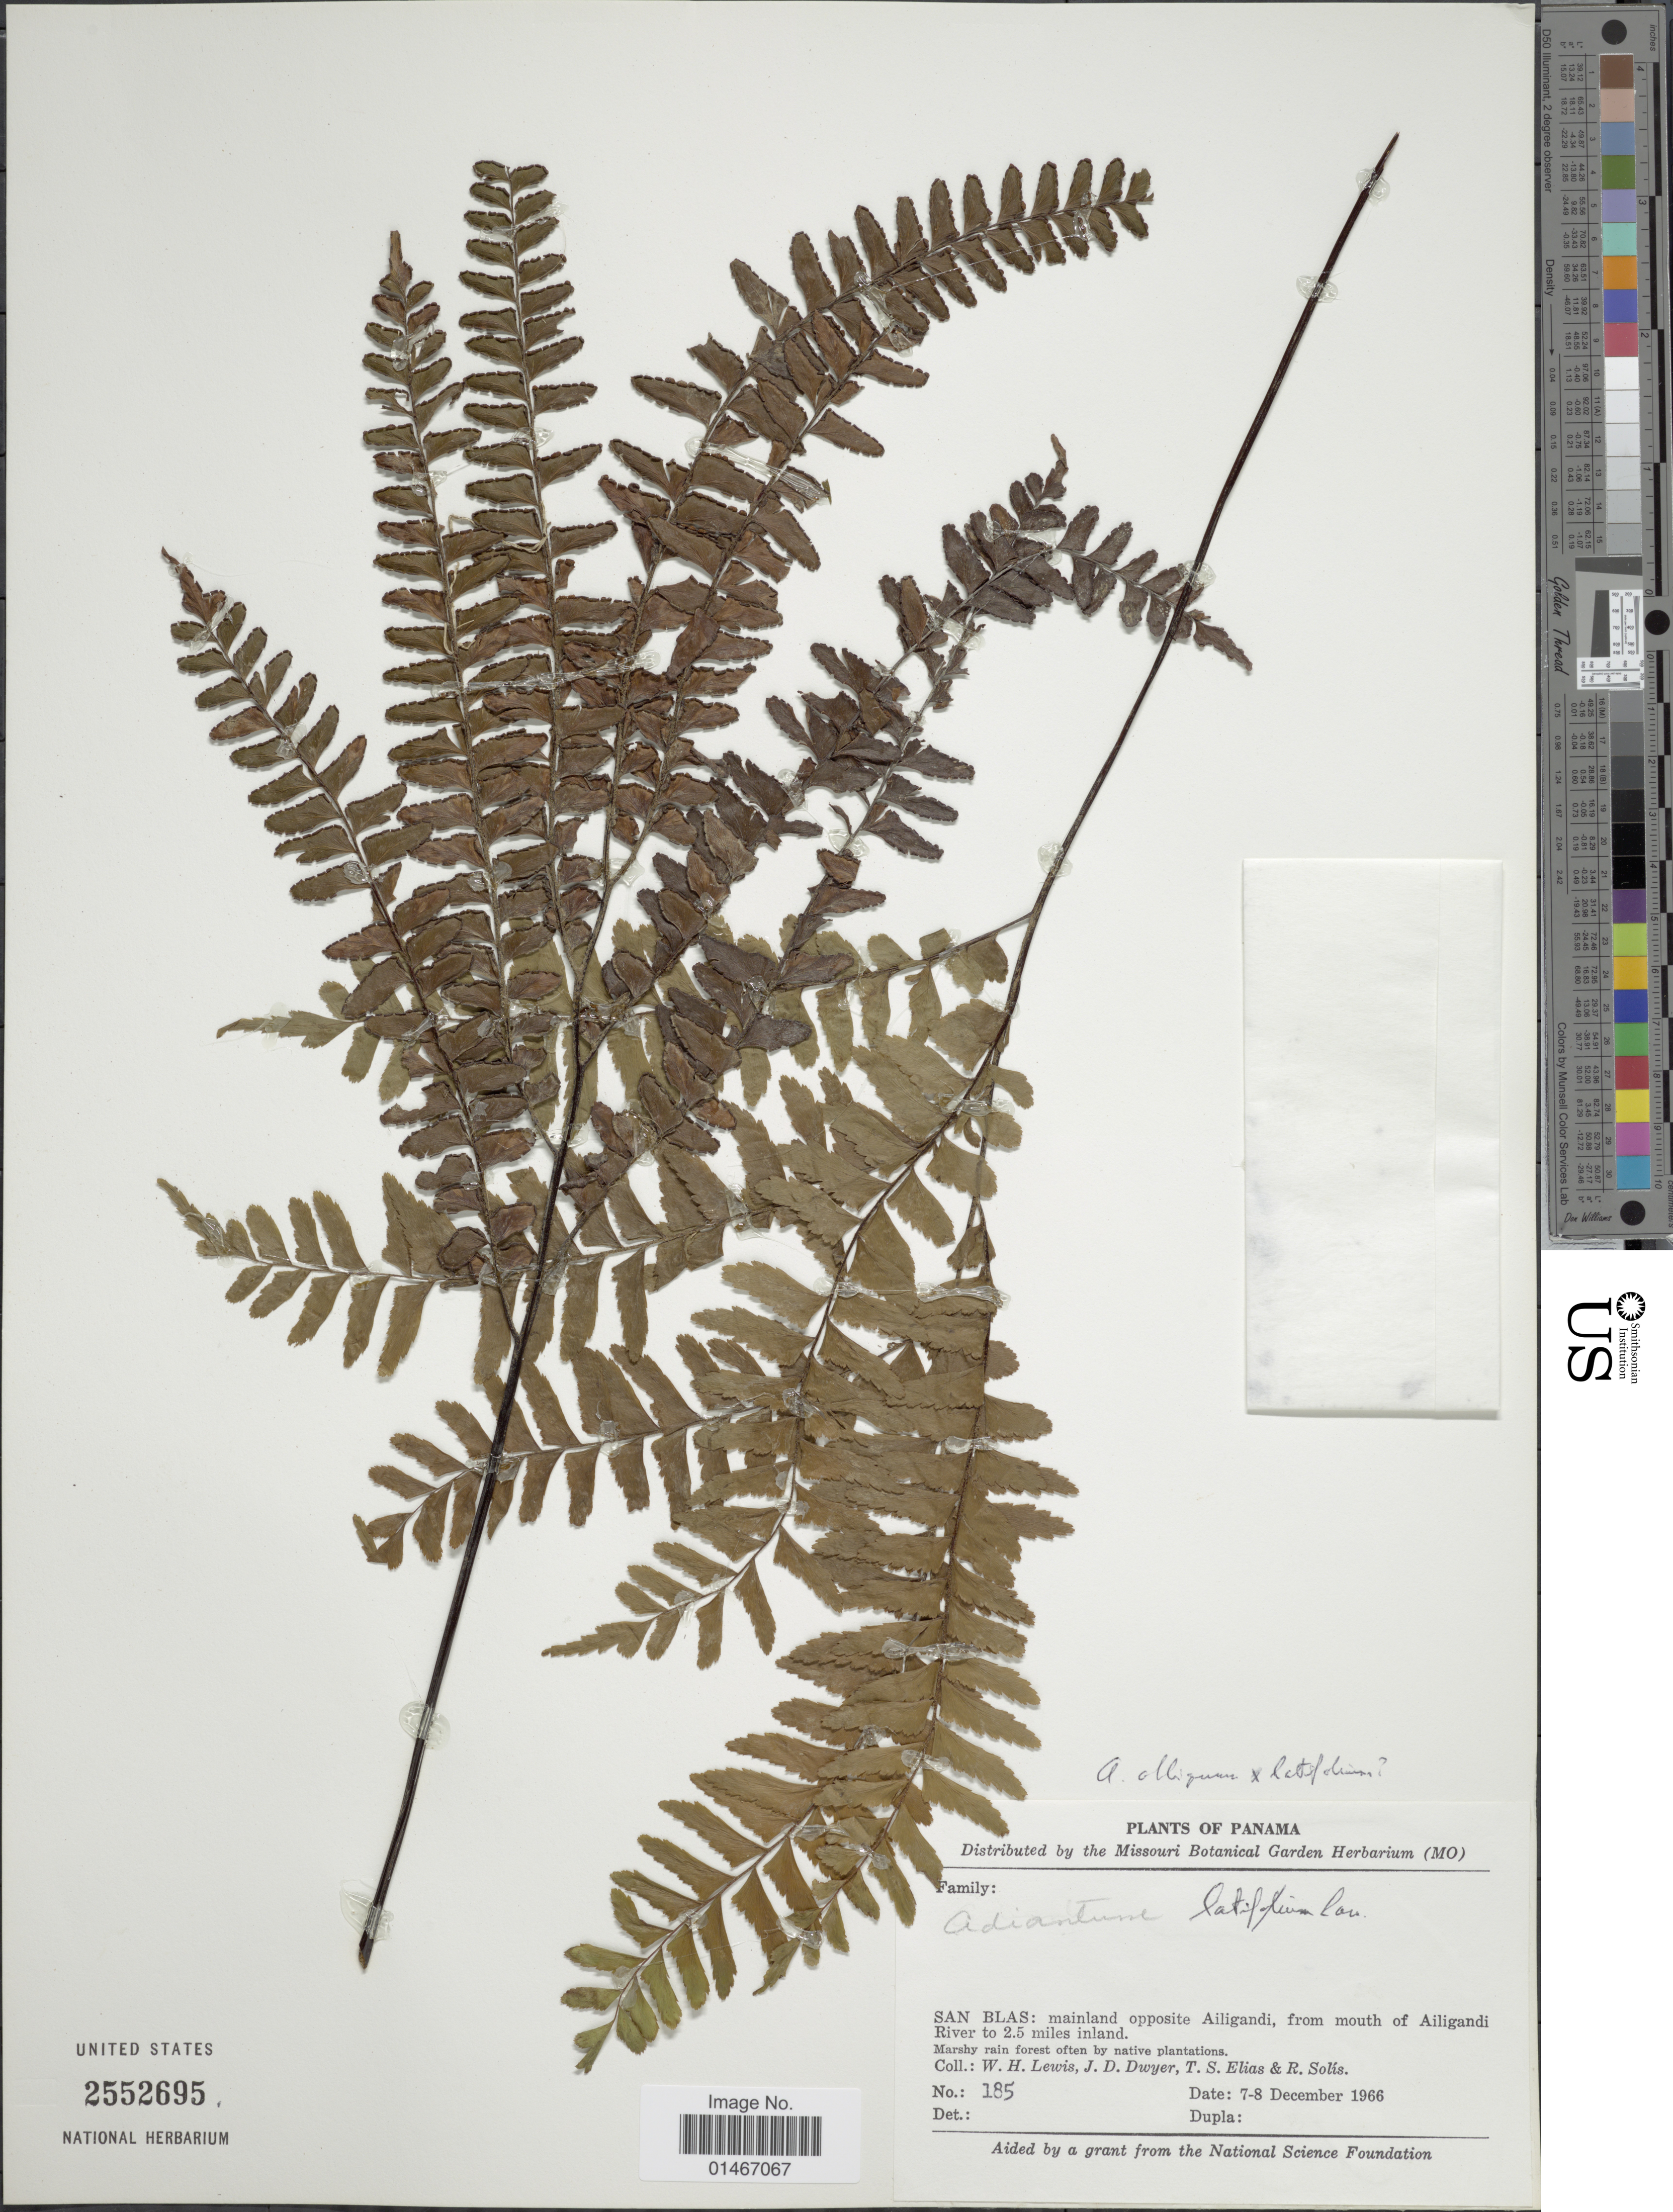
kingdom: Plantae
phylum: Tracheophyta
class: Polypodiopsida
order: Polypodiales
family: Pteridaceae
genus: Adiantum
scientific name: Adiantum latifolium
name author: Lam.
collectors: W. H. Lewis, J. D. Dwyer, T. S. Elias & R. Solis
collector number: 185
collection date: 1966-12-07/1966-12-08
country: Panama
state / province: Kuna Yala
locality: San Blas: mainland opposite Ailigandi, from mouth of Ailigandi River to 2.5 miles inland.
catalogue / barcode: US 2552695